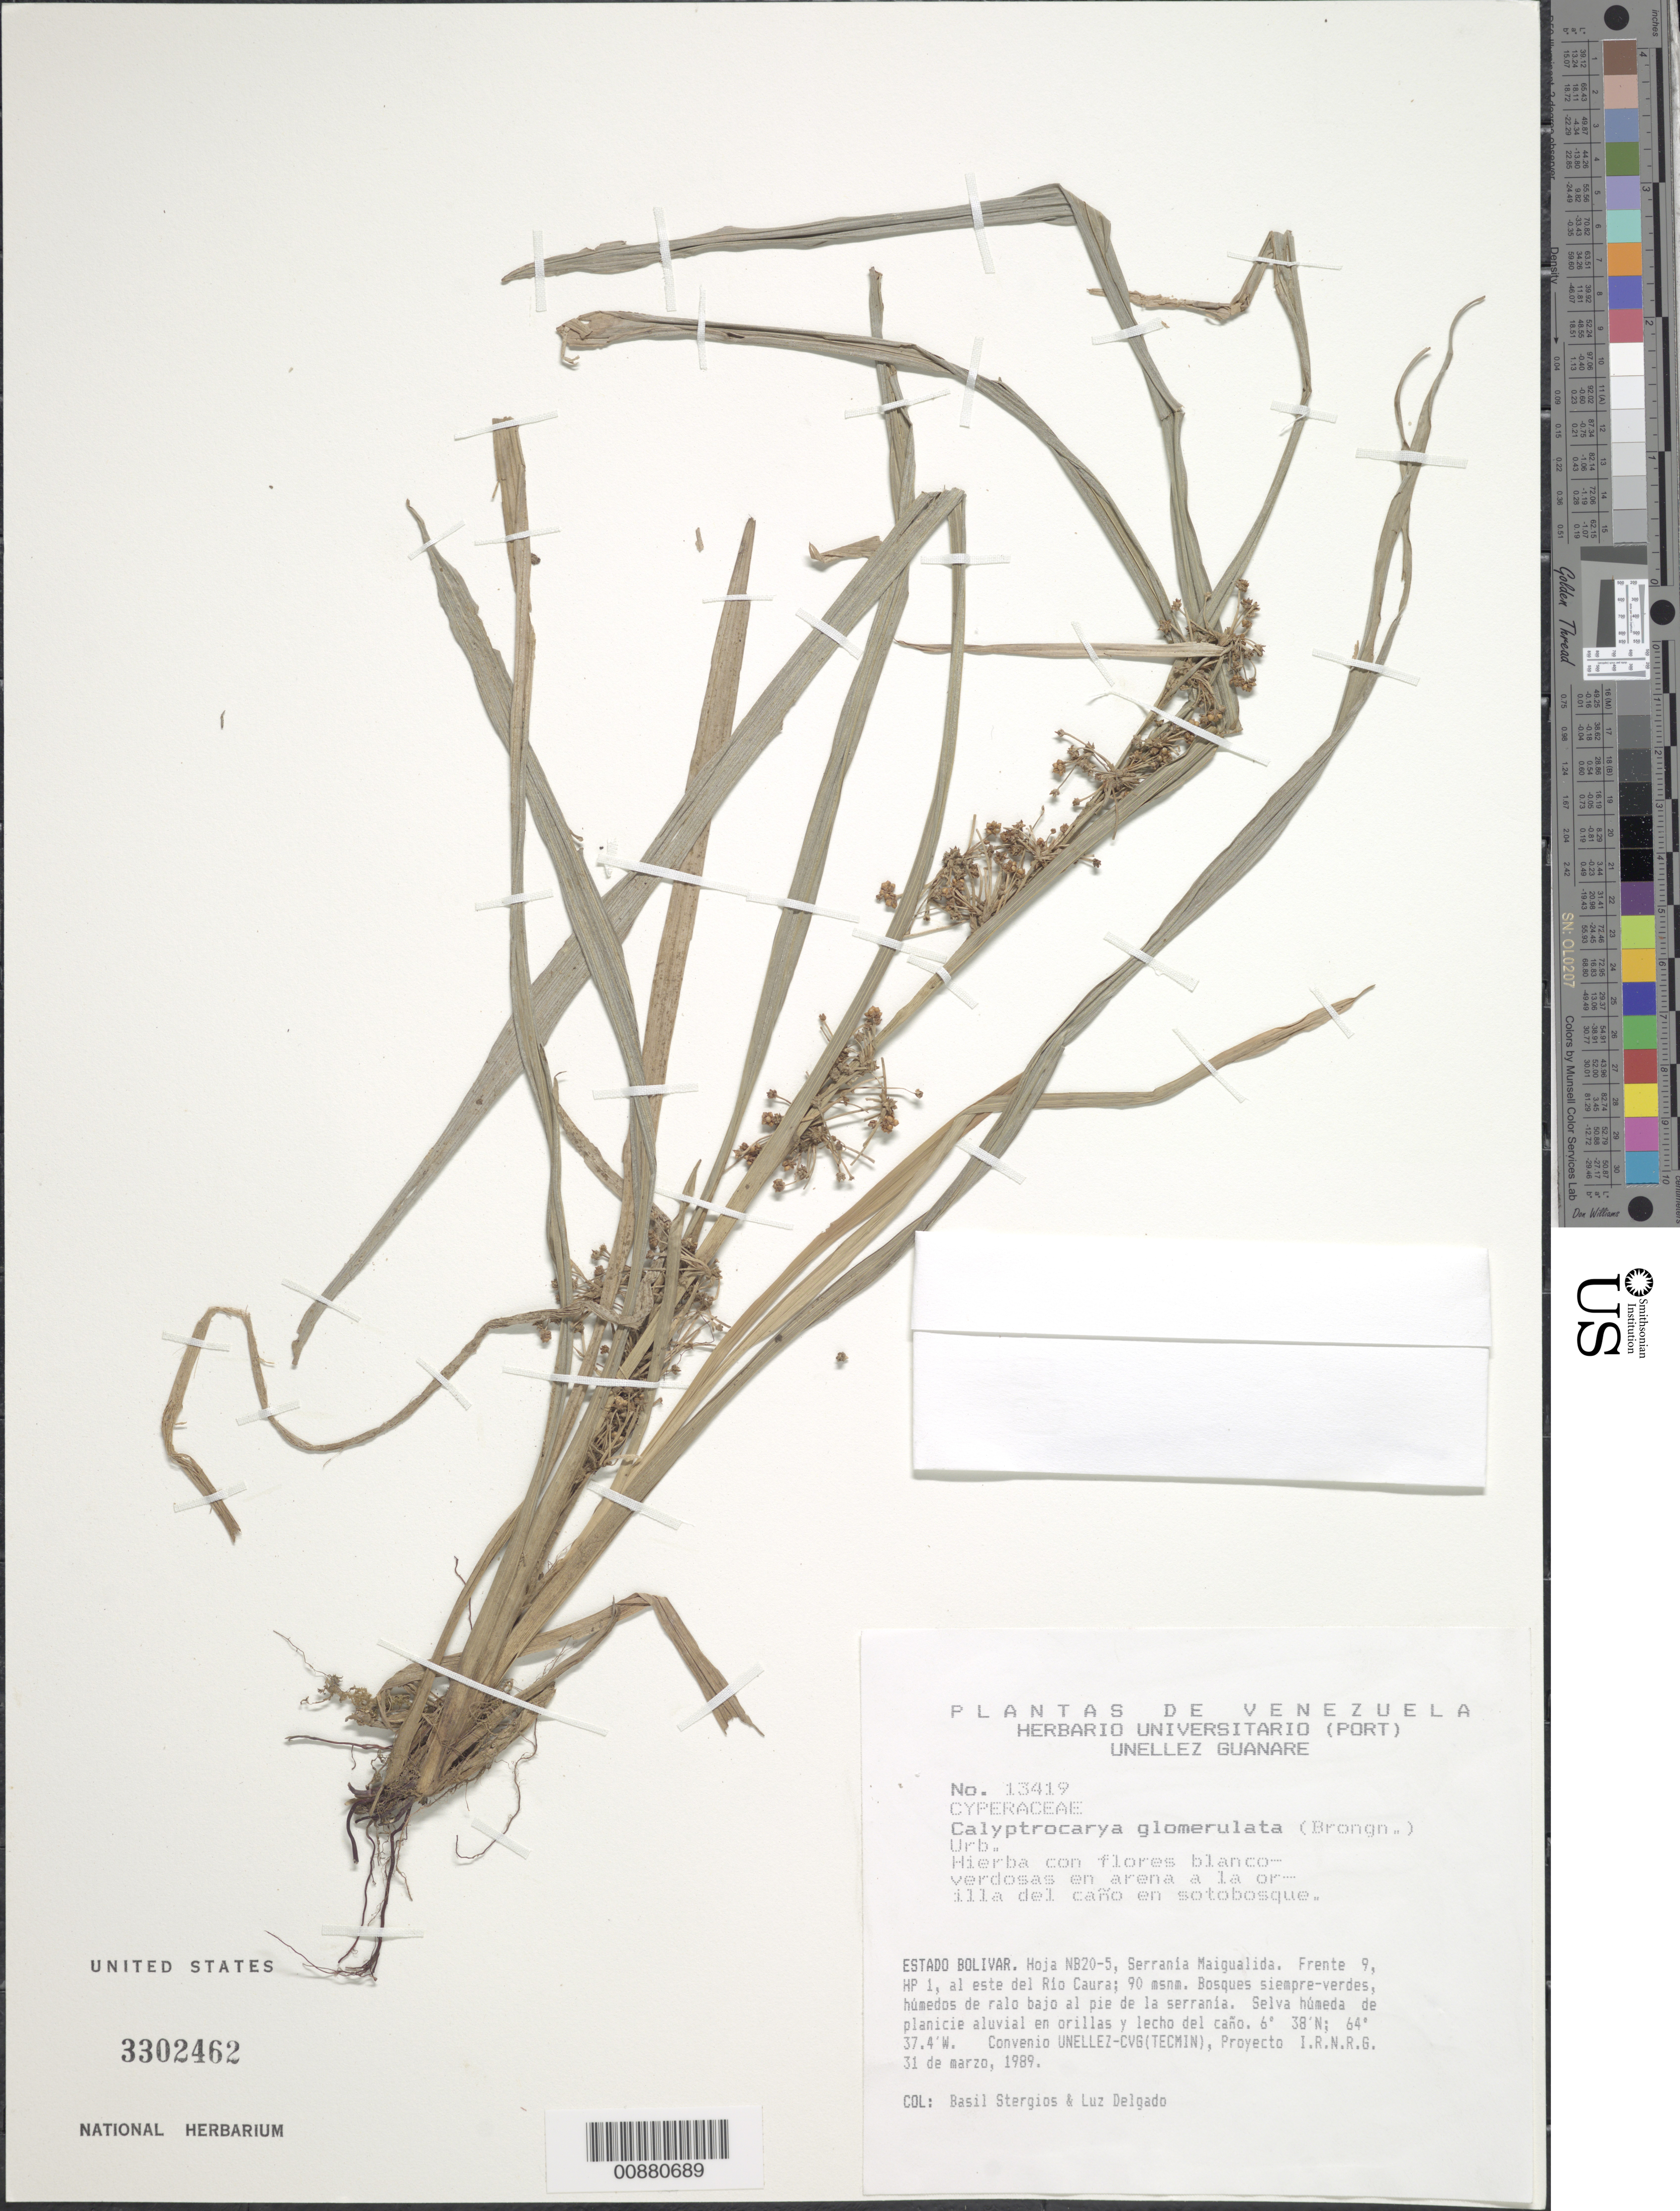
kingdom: Plantae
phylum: Tracheophyta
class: Liliopsida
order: Poales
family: Cyperaceae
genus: Calyptrocarya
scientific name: Calyptrocarya glomerulata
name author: (Brongn.) Urb.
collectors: B. G. Stergios & L. Delgado V.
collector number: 13419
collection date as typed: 31-Mar-89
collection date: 1989-03-31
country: Venezuela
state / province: Bolívar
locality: Serrania Maigualida, E del río Caura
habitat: Orilla del caño en sotobosque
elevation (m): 90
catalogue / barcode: US 3302462